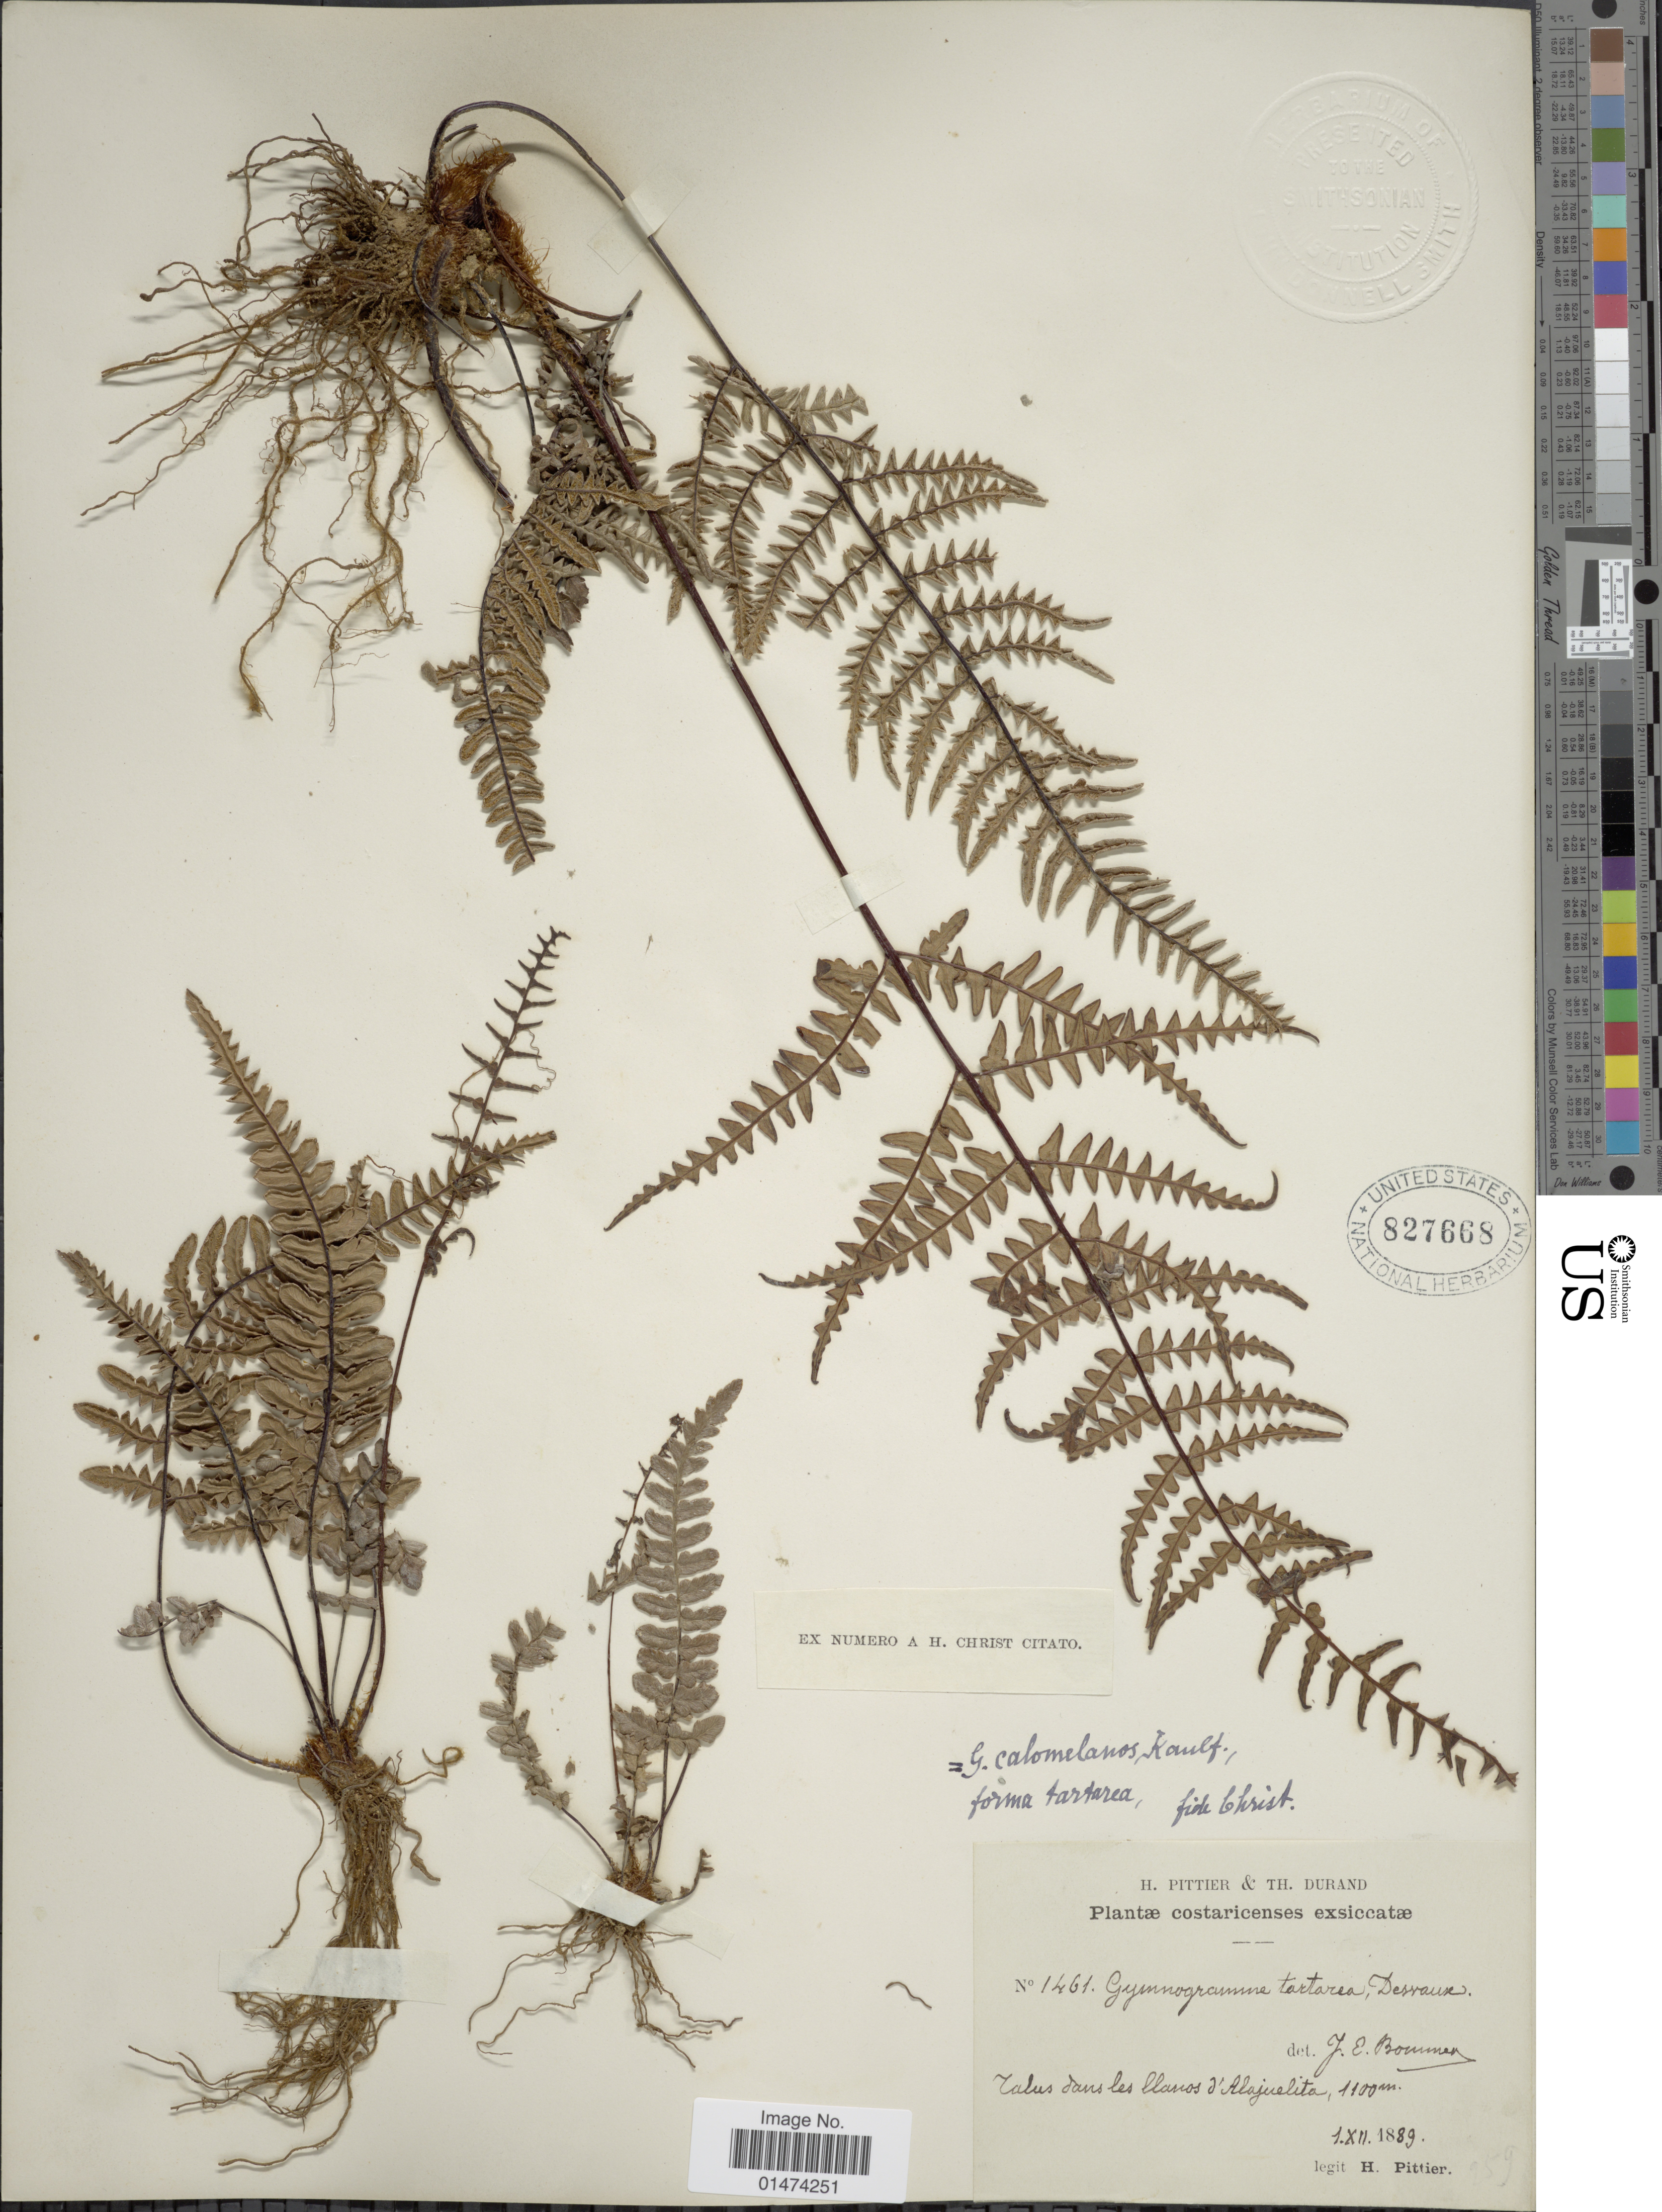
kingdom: Plantae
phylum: Tracheophyta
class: Polypodiopsida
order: Polypodiales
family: Pteridaceae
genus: Pityrogramma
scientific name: Pityrogramma tartarea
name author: (Cav.) Maxon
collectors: H. F. Pittier & T. Durand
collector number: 1461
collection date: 1889-12-01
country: Costa Rica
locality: Plantae costaricenses exsiccatae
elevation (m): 1100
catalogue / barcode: US 827668